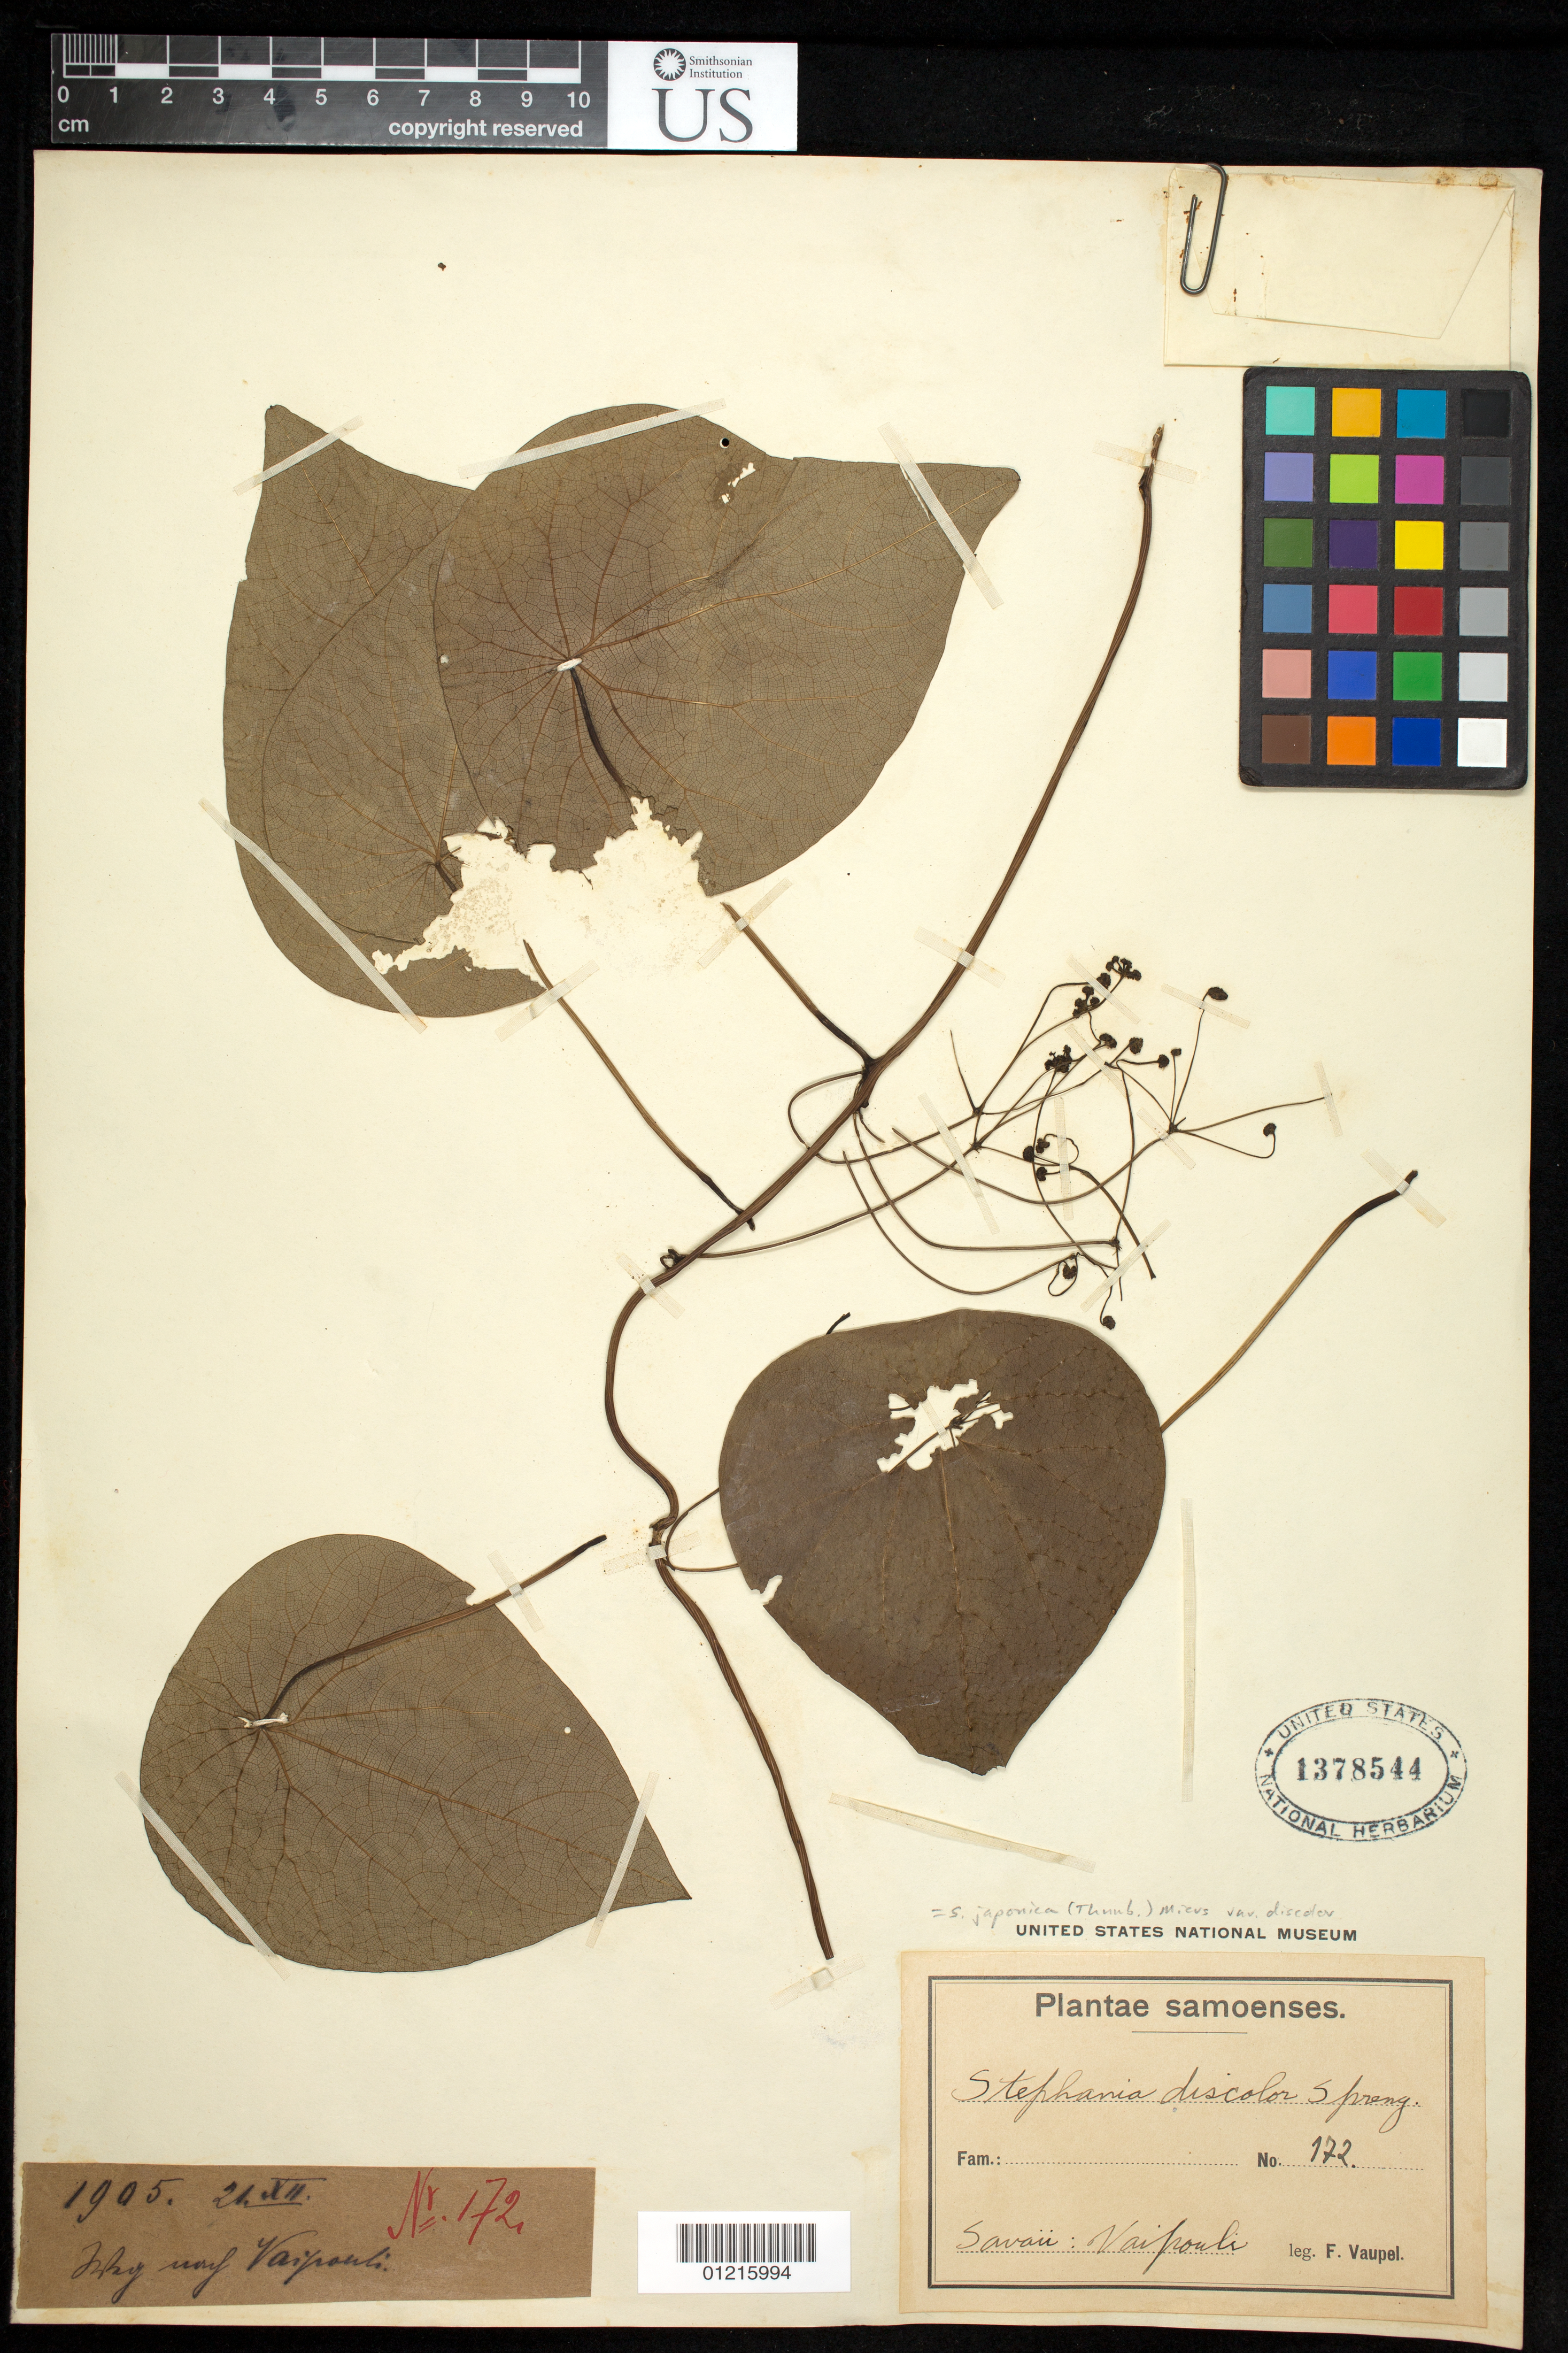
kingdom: Plantae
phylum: Tracheophyta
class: Magnoliopsida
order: Ranunculales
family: Menispermaceae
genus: Stephania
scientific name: Stephania japonica var. discolor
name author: (Blume) Forman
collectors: F. Vaupel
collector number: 172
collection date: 1905-07-21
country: Samoa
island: Savai'i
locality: Vaipouli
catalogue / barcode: US 1378544